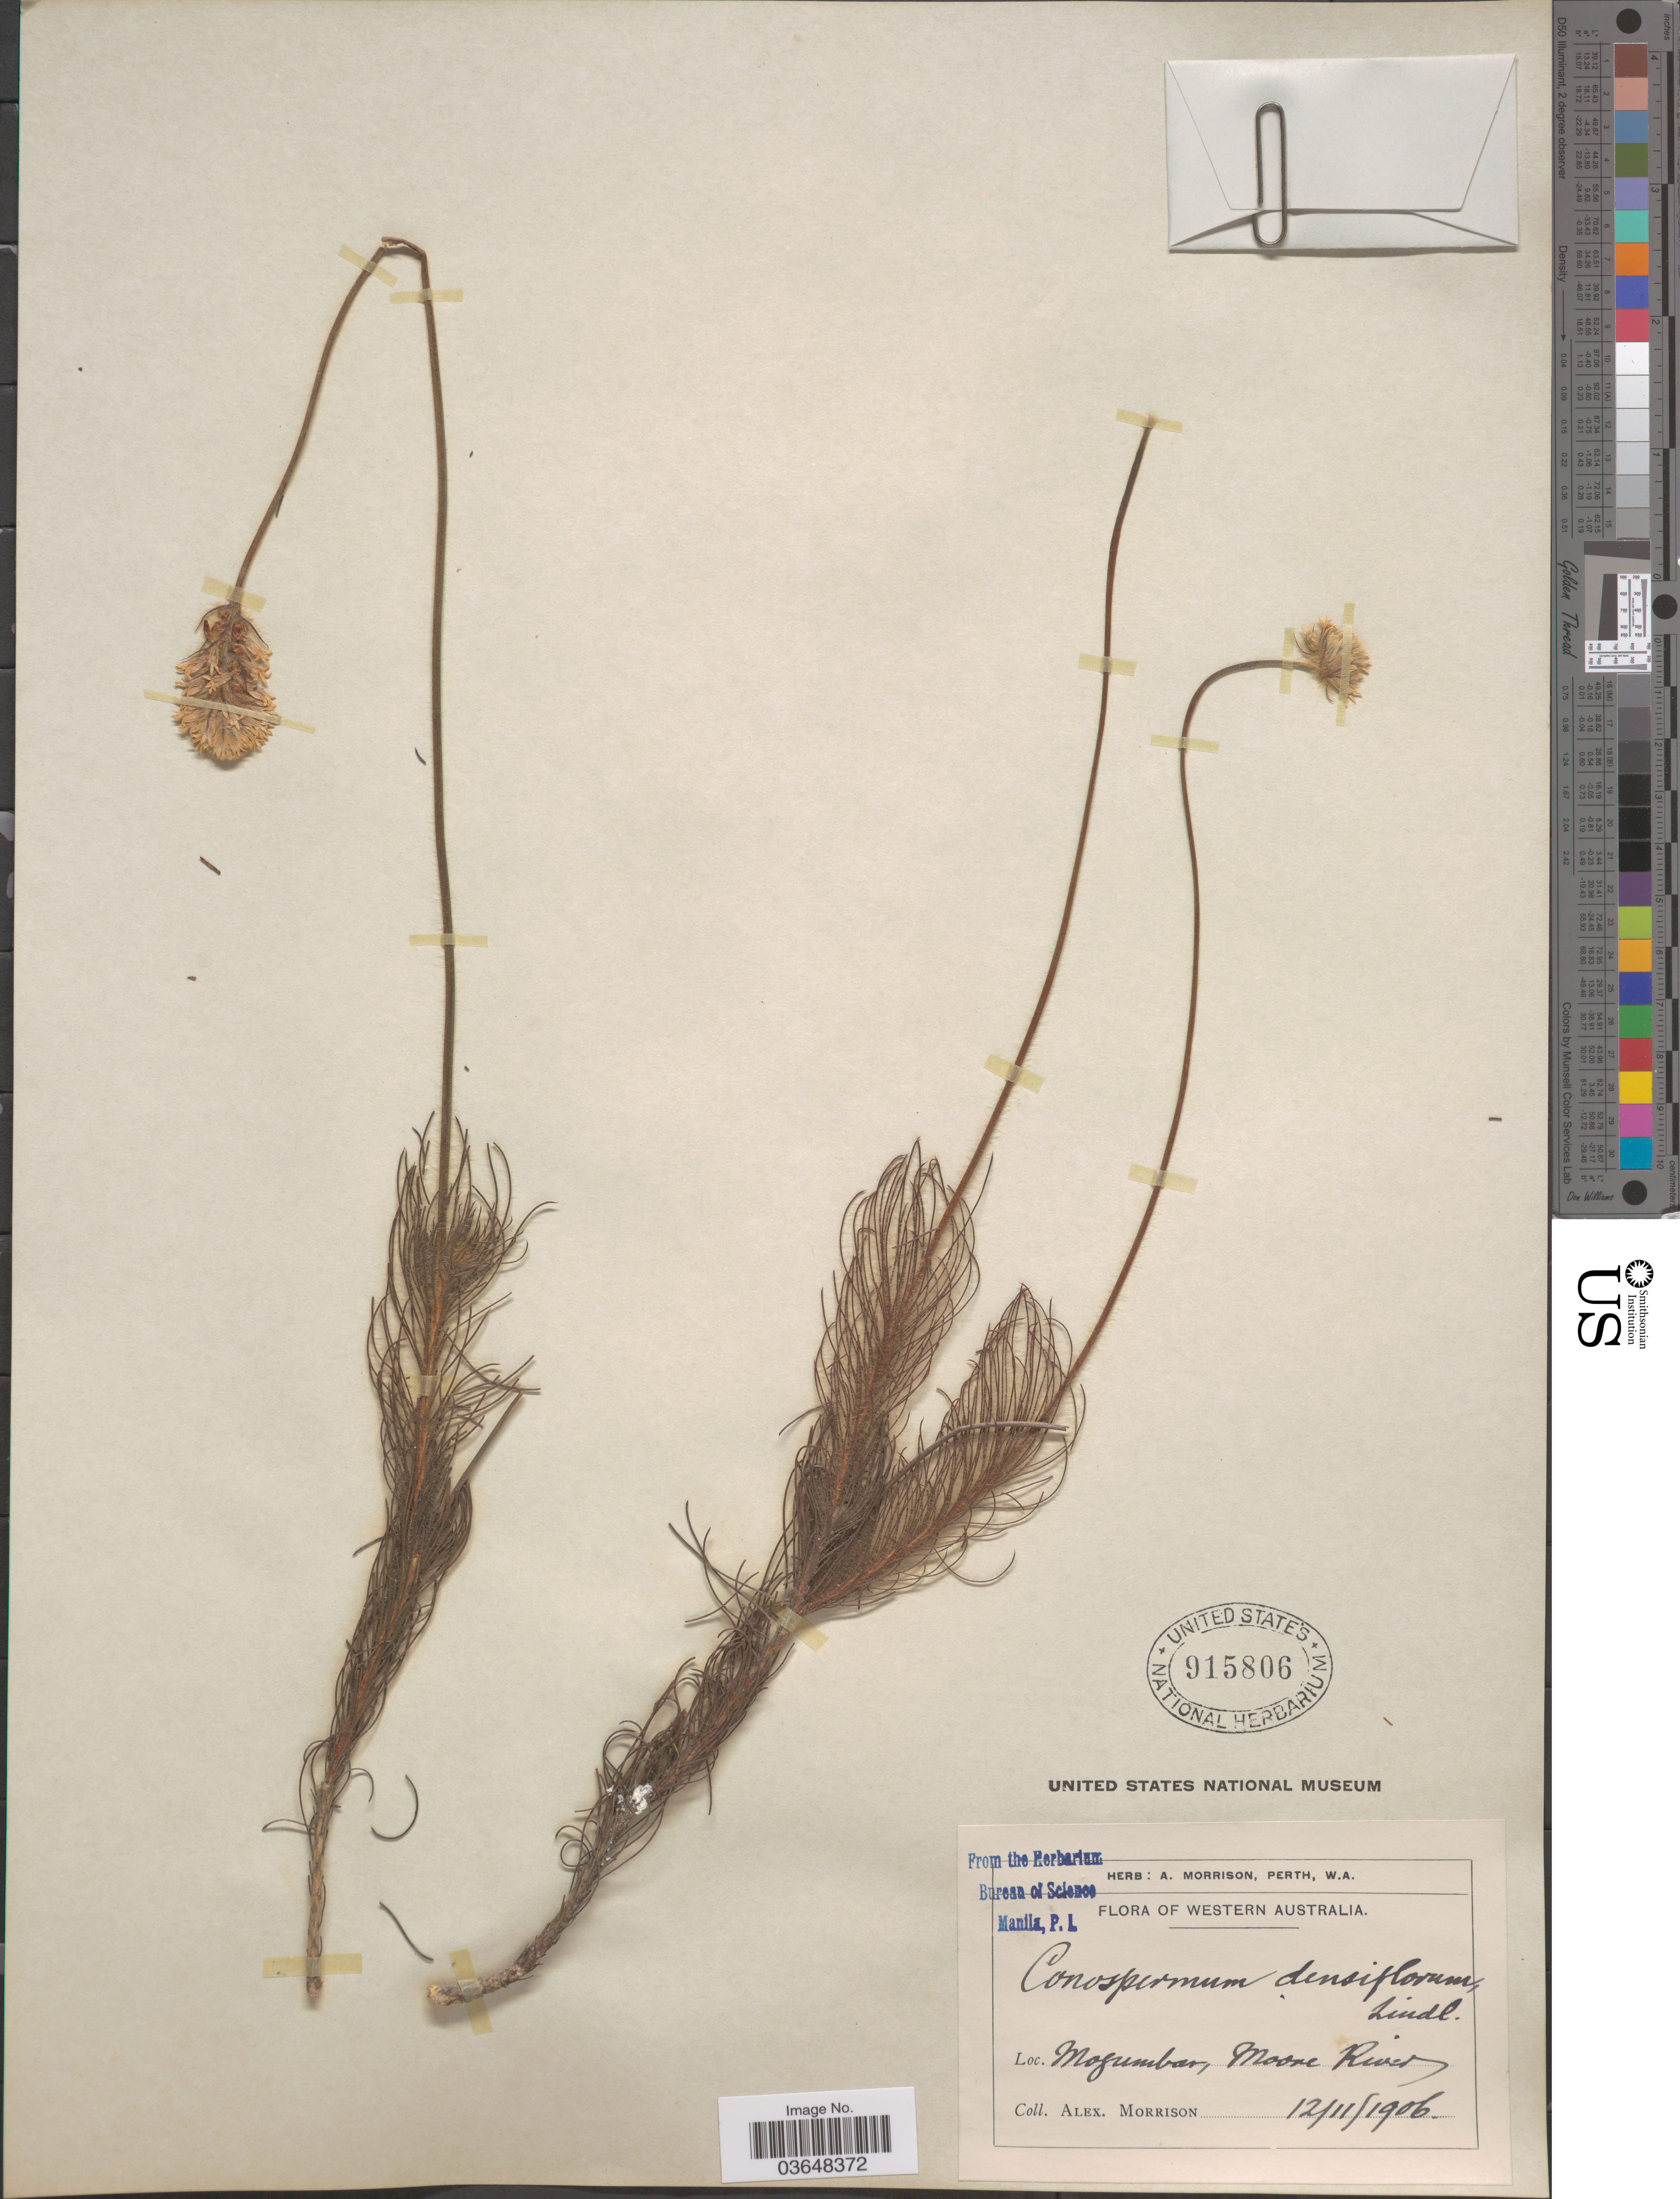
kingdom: Plantae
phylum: Tracheophyta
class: Magnoliopsida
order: Proteales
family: Proteaceae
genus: Conospermum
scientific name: Conospermum densiflorum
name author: Lindl.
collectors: A. Morrison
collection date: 1906-11-12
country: Australia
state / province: Western Australia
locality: Mogumbar, Moore River.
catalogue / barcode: US 915806